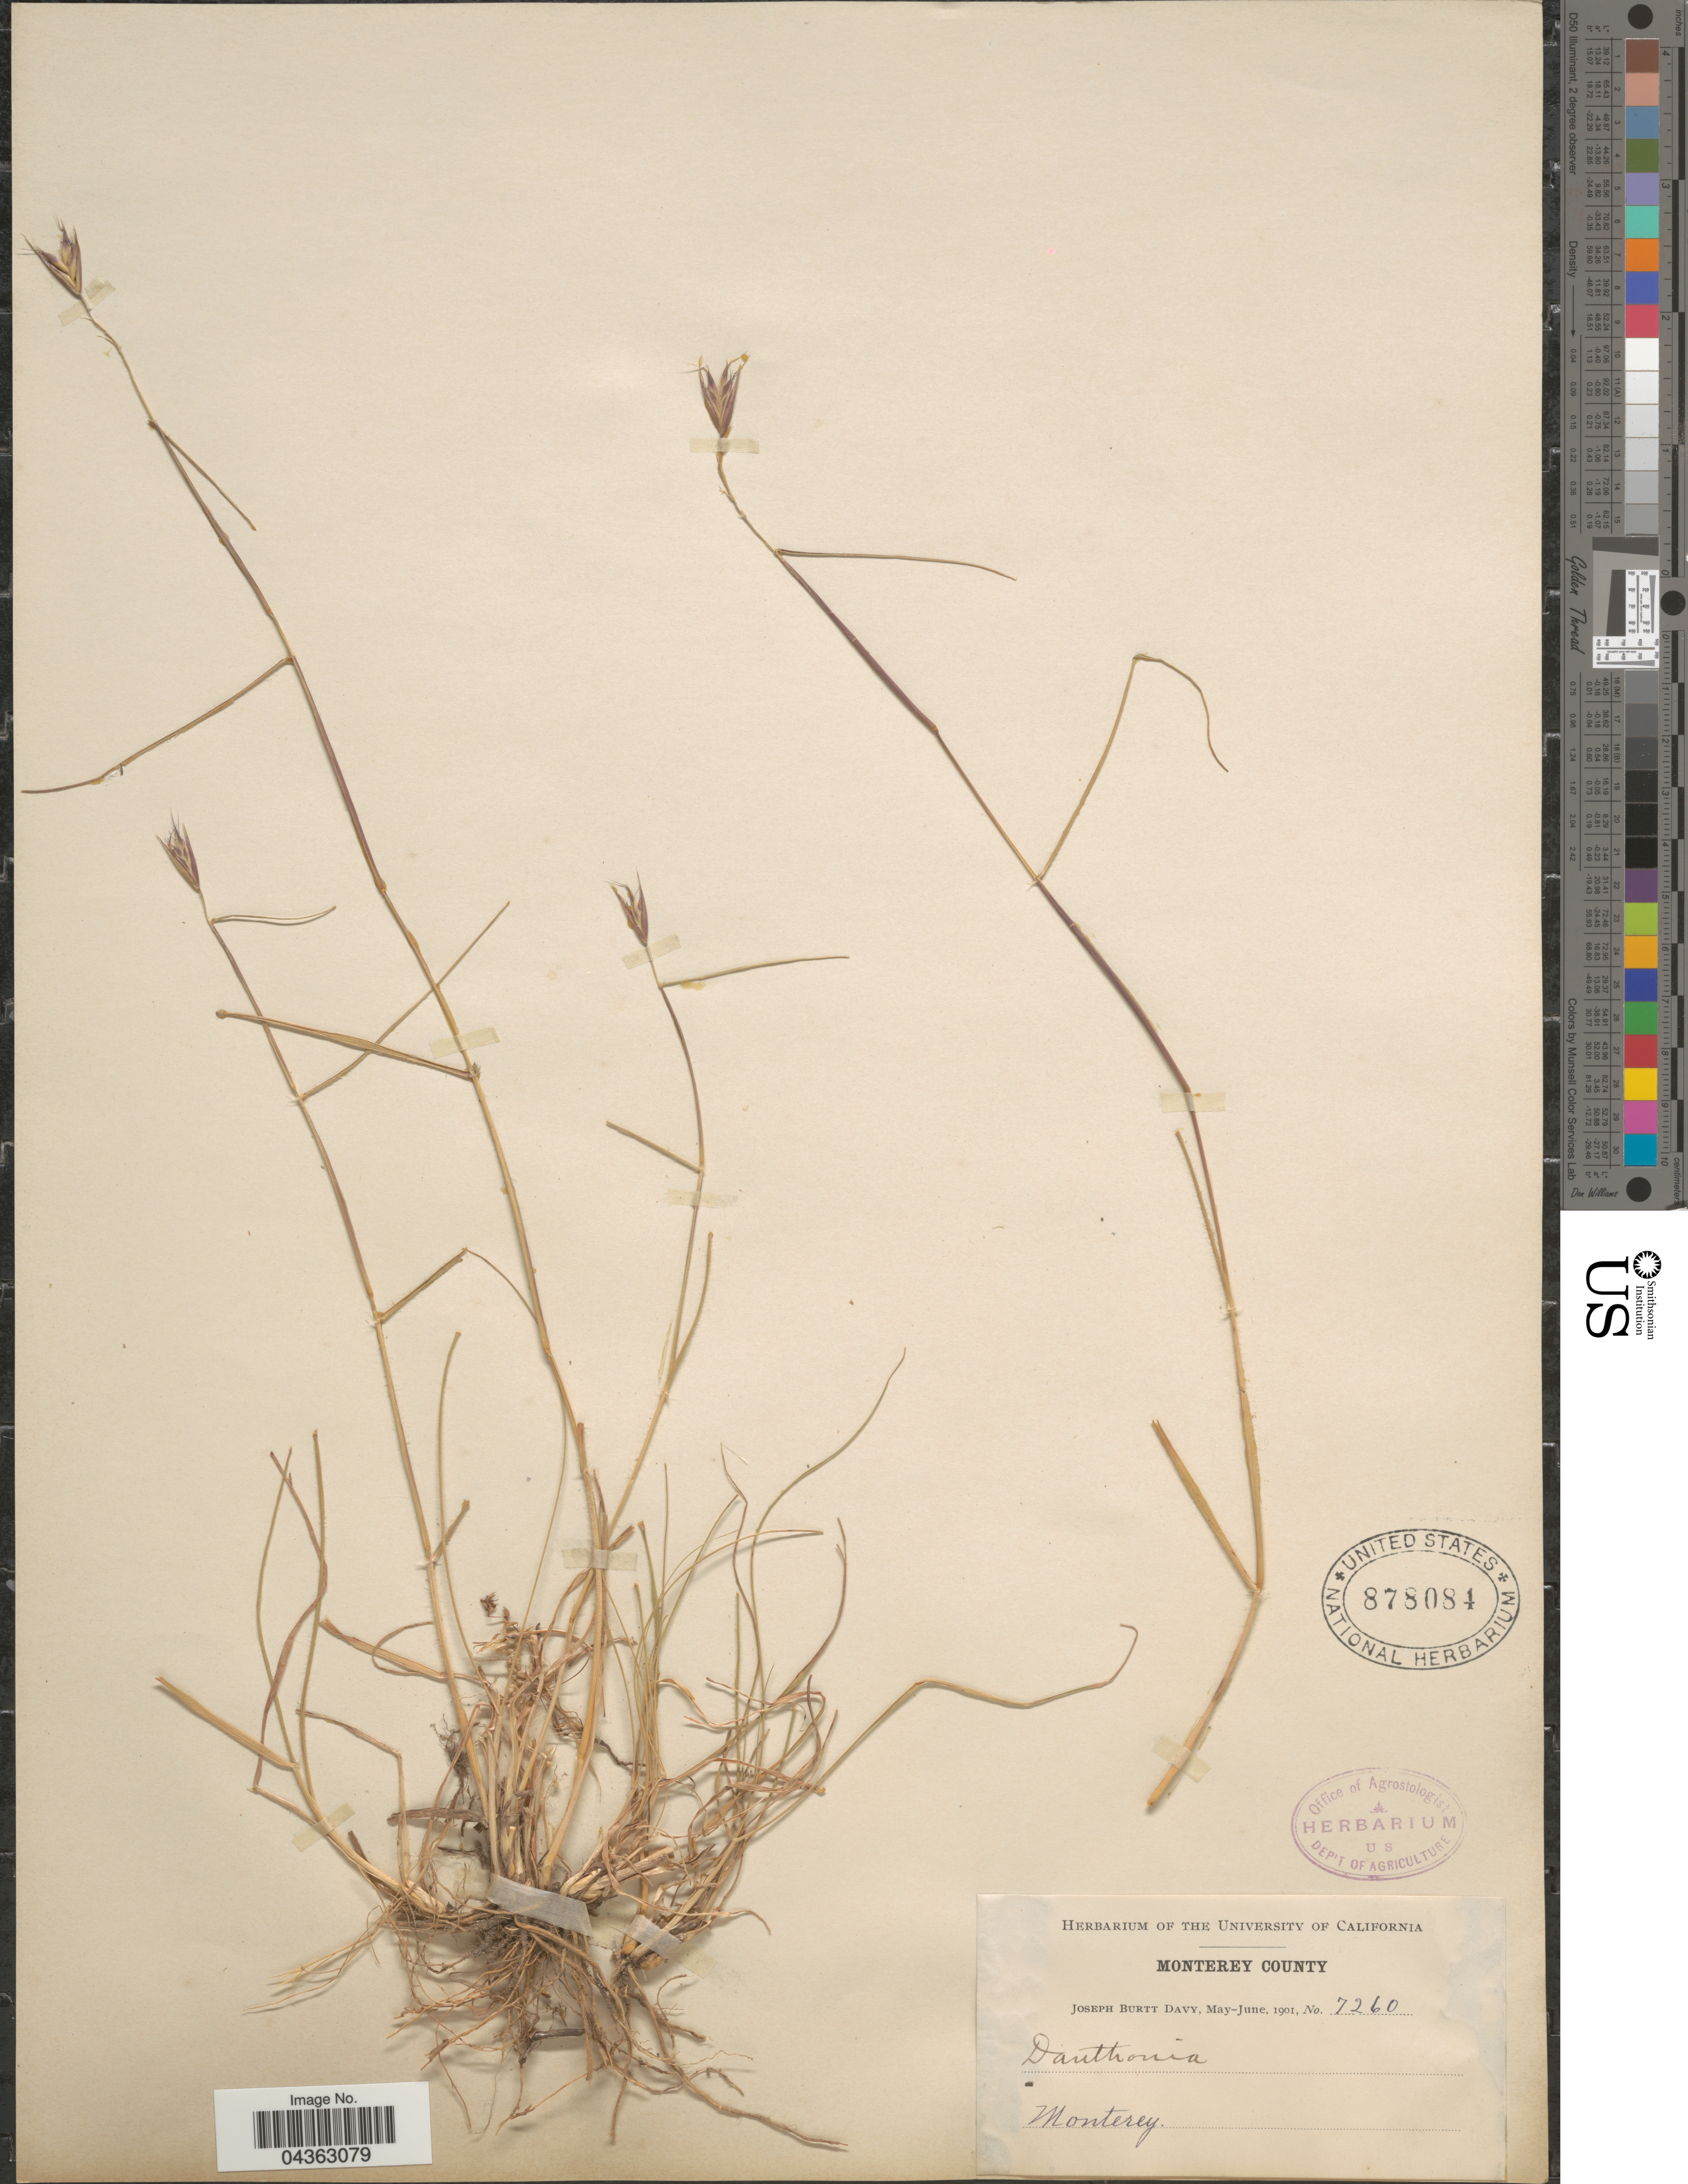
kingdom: Plantae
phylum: Tracheophyta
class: Liliopsida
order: Poales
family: Poaceae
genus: Danthonia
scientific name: Danthonia californica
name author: Bol.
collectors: J. Burtt Davy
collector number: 7260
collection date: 1901-05/1901-06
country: United States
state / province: California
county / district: Monterey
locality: Monterey County. Monterey.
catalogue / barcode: US 878084